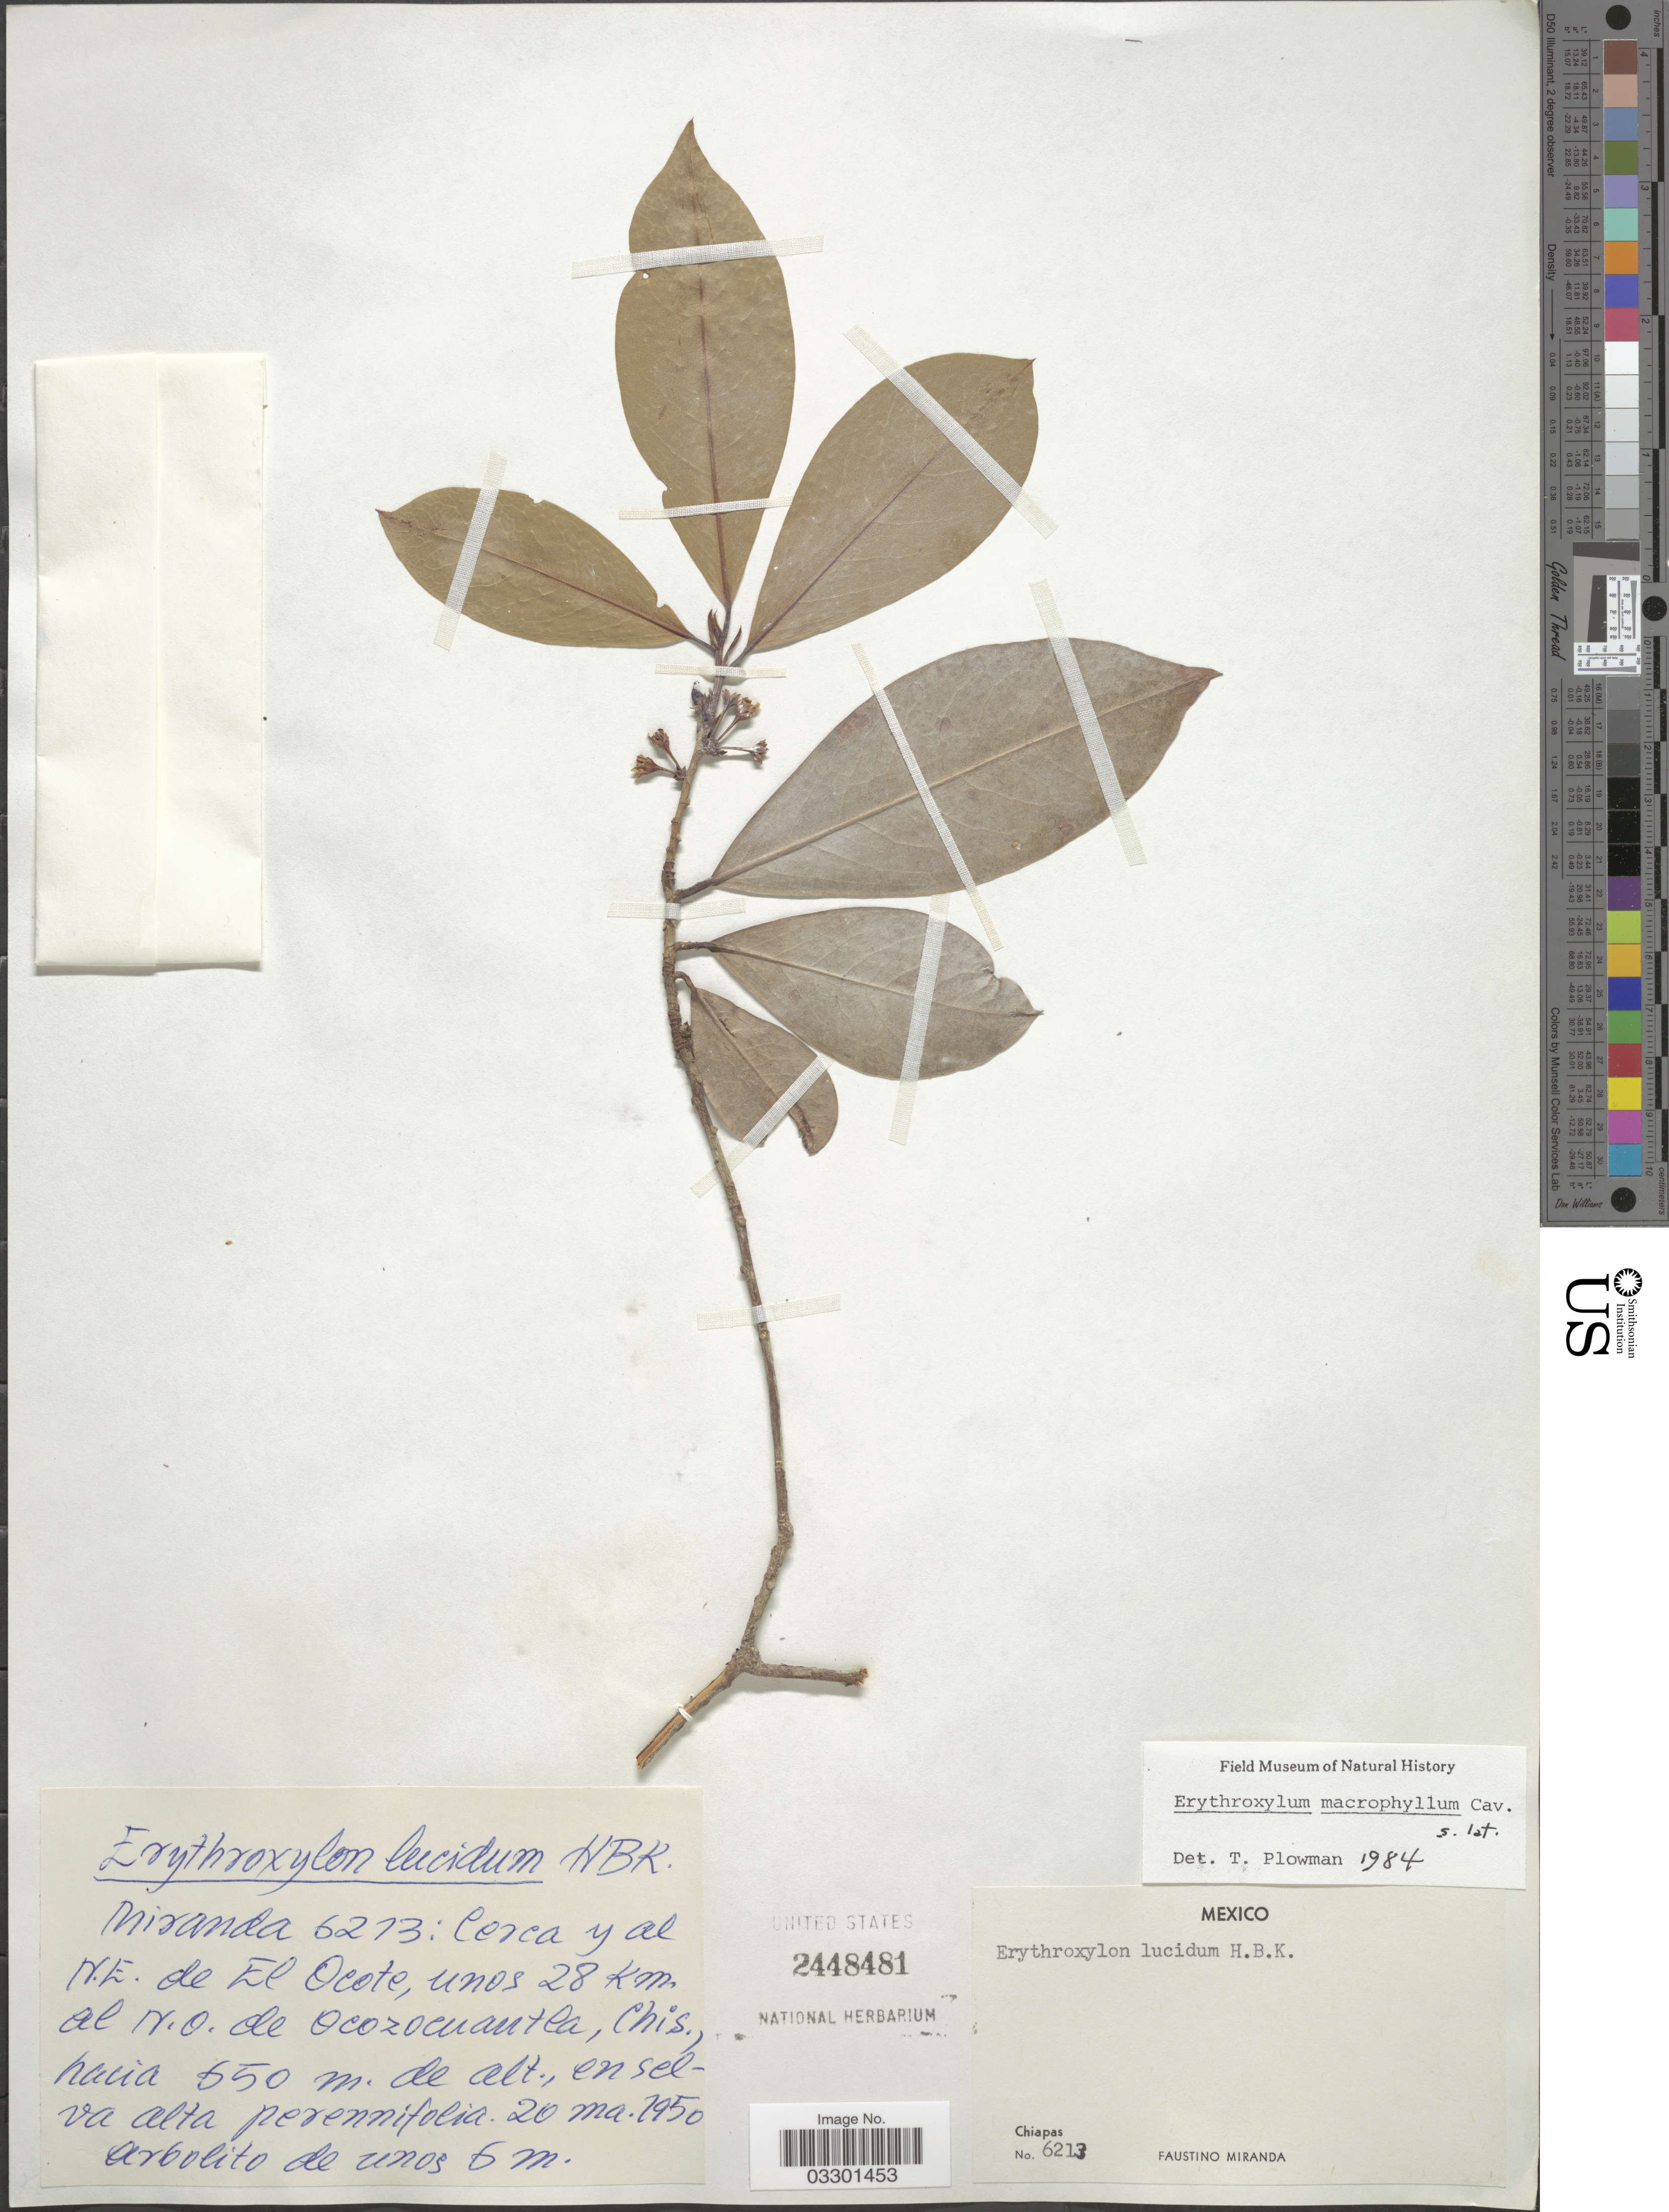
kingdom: Plantae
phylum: Tracheophyta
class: Magnoliopsida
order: Malpighiales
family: Erythroxylaceae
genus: Erythroxylum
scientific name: Erythroxylum macrophyllum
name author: Cav.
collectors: F. Miranda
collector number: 6213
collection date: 1950-03-20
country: Mexico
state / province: Chiapas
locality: Cerca y al N.E. de El Ocote, unos 28 km. al N.O. de Ocozocuautla, Chis.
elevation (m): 650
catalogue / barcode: US 2448481